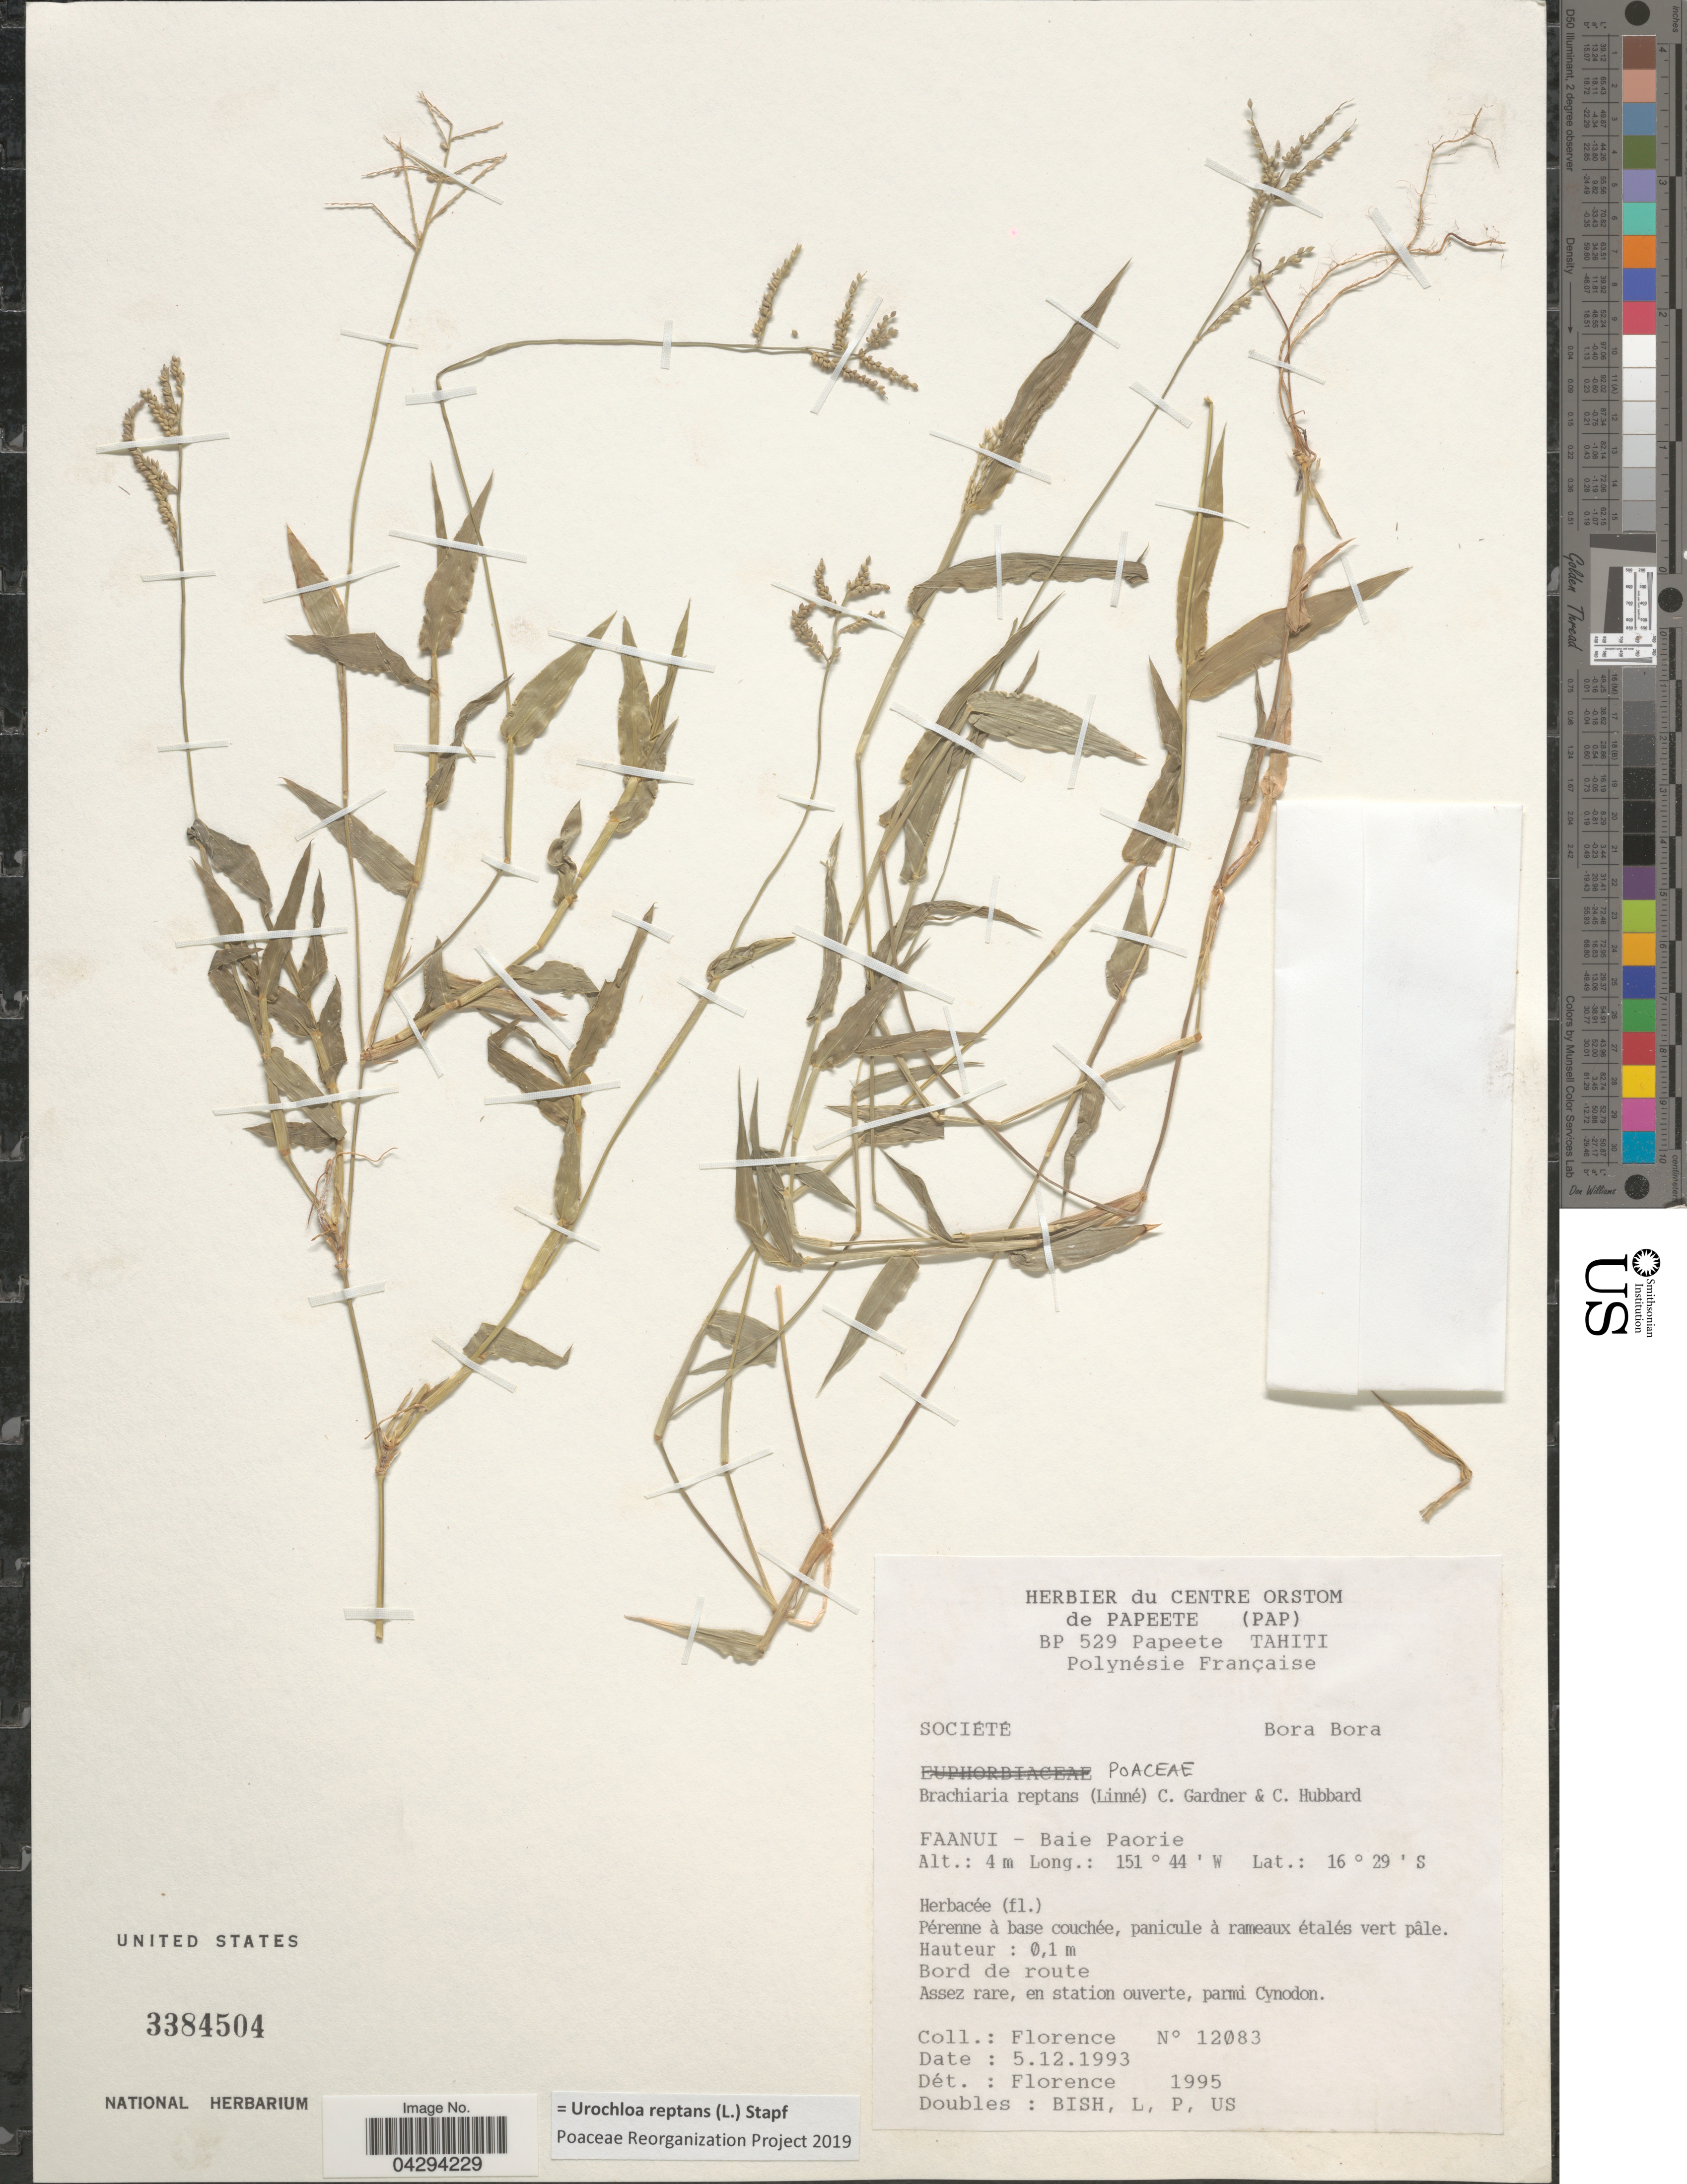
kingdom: Plantae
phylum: Tracheophyta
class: Liliopsida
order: Poales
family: Poaceae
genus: Urochloa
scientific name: Urochloa reptans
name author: (L.) Stapf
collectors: -. Florence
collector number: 12083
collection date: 1993-12-05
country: French Polynesia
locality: Société. Bora Bora. Faanui - Baie Paorie.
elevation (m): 4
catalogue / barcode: US 3384504